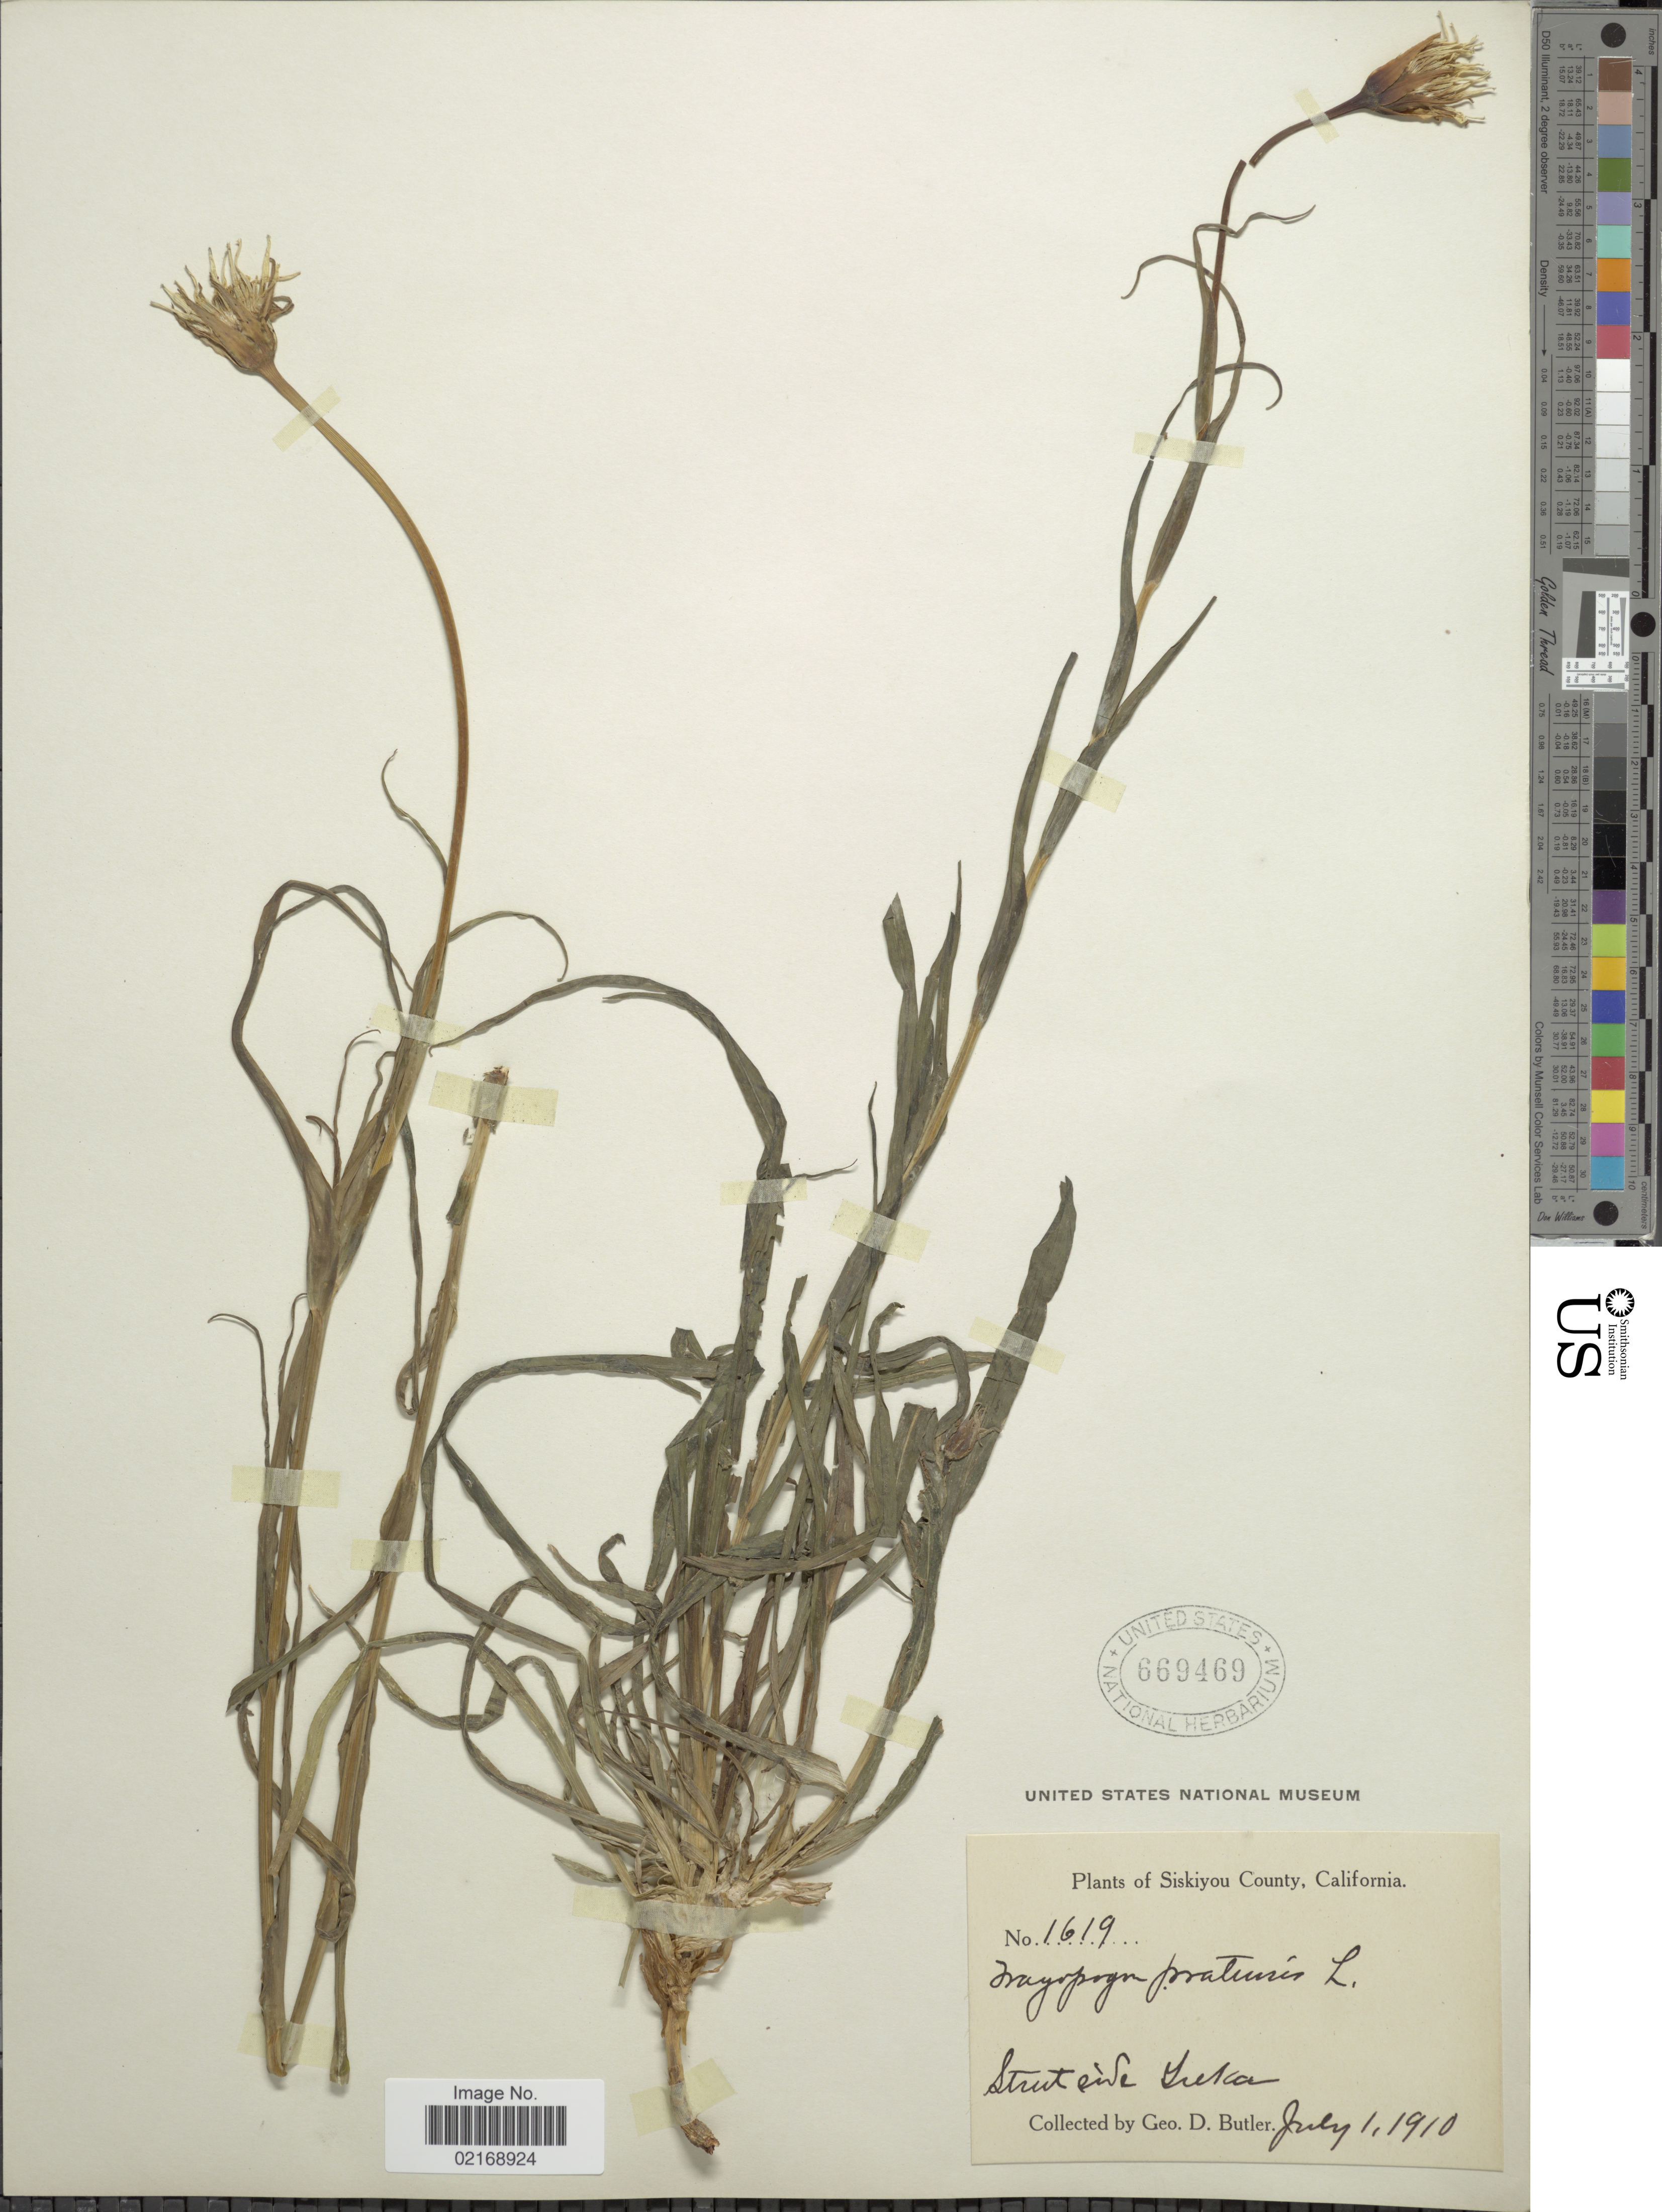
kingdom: Plantae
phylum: Tracheophyta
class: Magnoliopsida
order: Asterales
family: Asteraceae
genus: Tragopogon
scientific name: Tragopogon pratensis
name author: L.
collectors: G. D. Butler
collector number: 1619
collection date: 1910-07-01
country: United States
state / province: California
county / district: Siskiyou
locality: Siskiyou County.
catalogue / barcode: US 669469